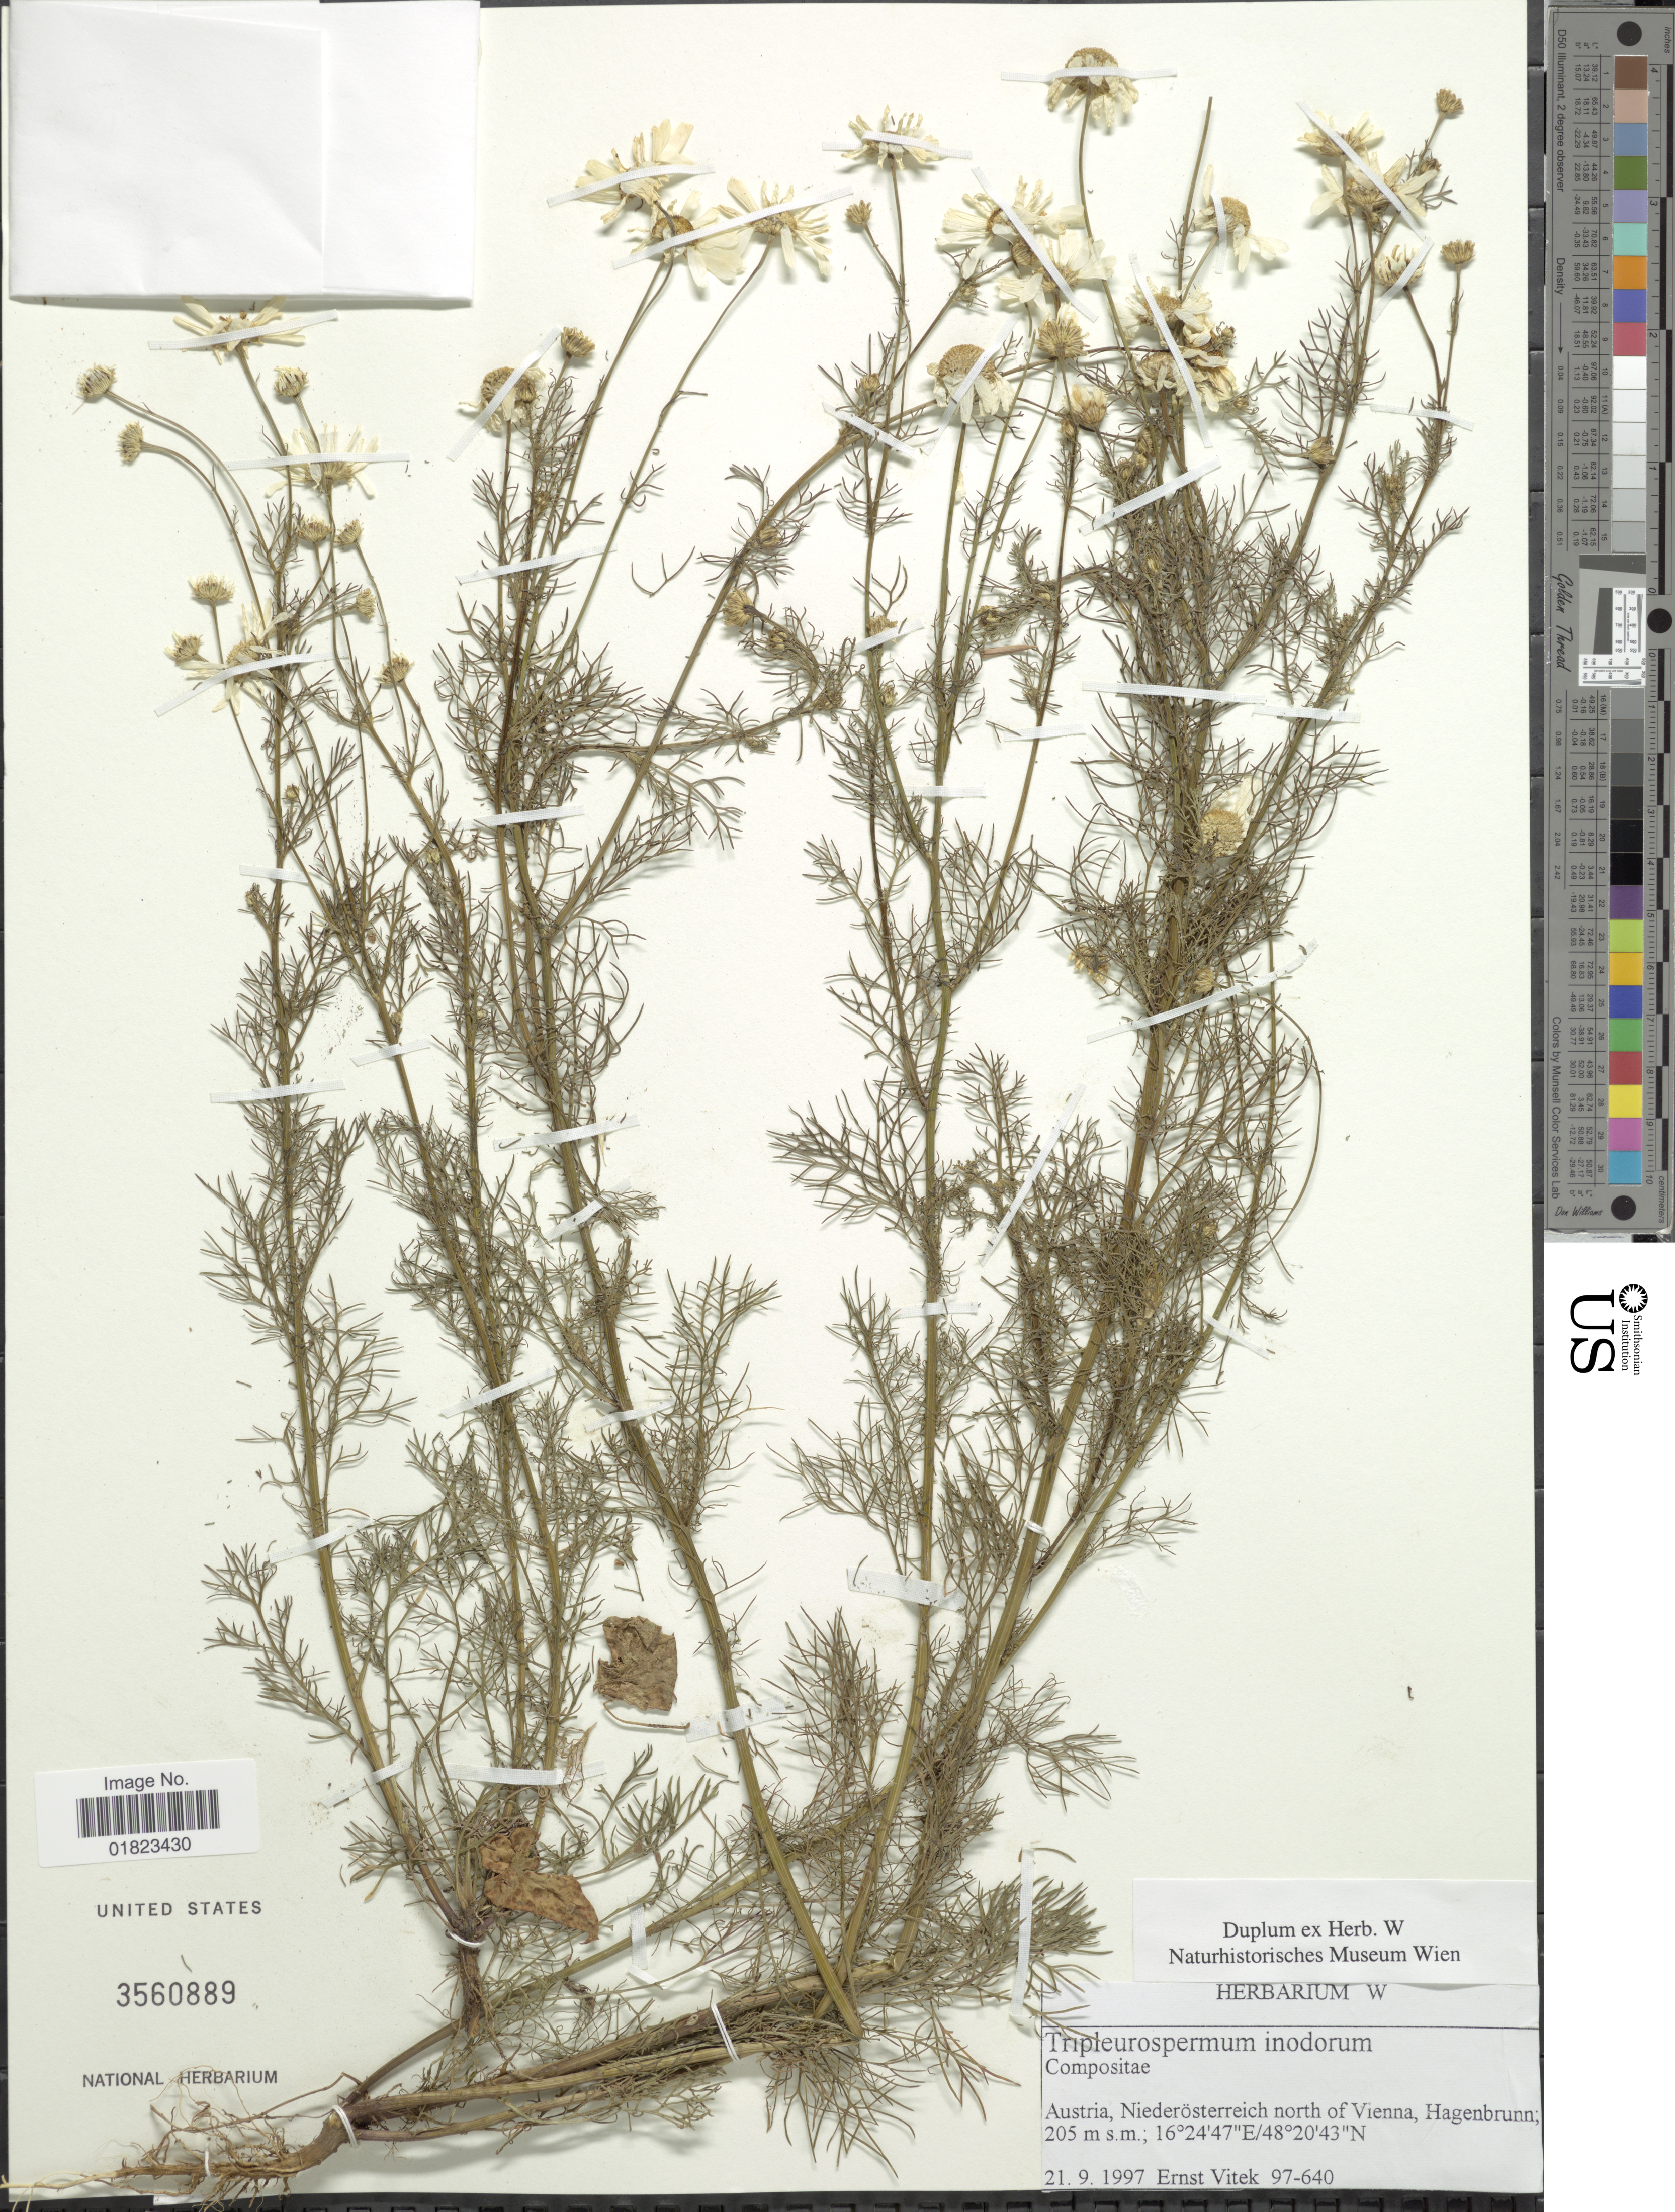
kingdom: Plantae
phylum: Tracheophyta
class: Magnoliopsida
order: Asterales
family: Asteraceae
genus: Tripleurospermum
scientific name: Tripleurospermum perforatum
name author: (Mérat) Laínz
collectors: E. Vitek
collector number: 97-640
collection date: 1997-09-21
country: Austria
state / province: Niederosterreich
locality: Austria, Niederosterreich north of Vienna, Hagenbrunn.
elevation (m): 205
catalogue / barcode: US 3560889